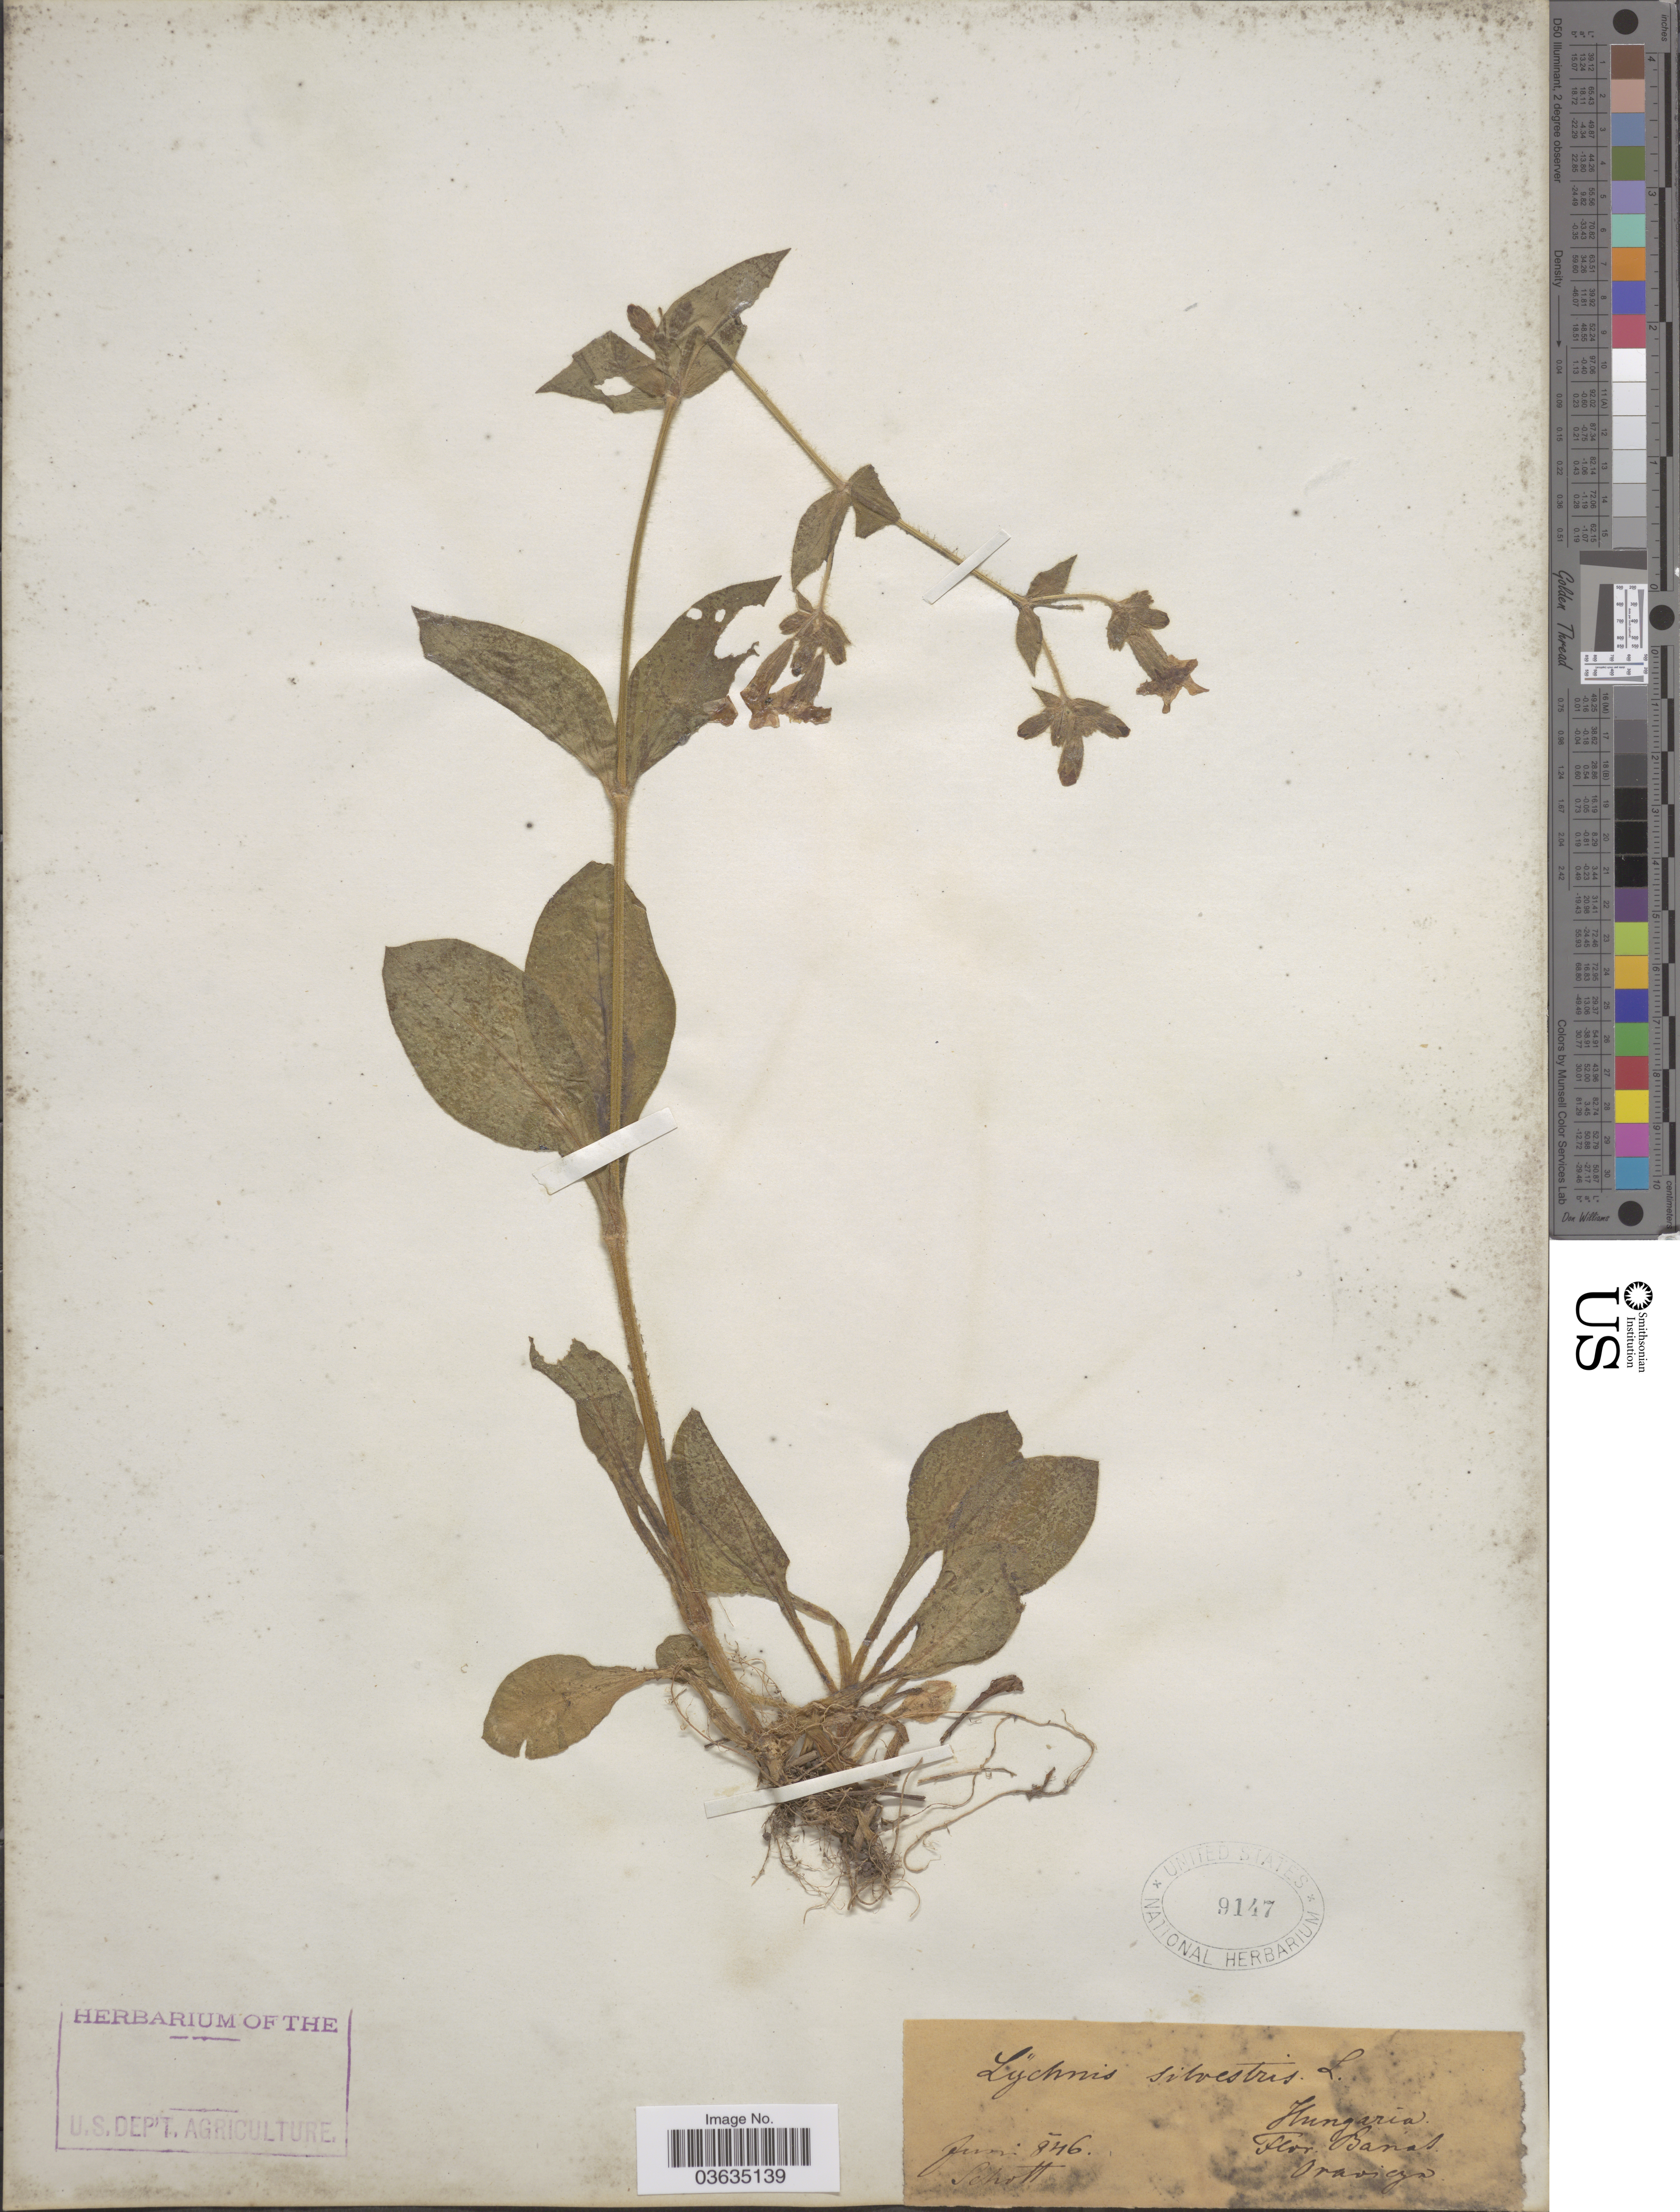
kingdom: Plantae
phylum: Tracheophyta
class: Magnoliopsida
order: Caryophyllales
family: Caryophyllaceae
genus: Silene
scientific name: Silene dioica subsp. dioica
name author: (L.) Clairv.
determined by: Strong, Mark T., (BOT), Smithsonian Institution - National Museum of Natural History (UNITED STATES)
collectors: Schott, --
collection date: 1846-06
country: Romania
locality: Flor. Banat, Oravicza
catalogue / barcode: US 9147